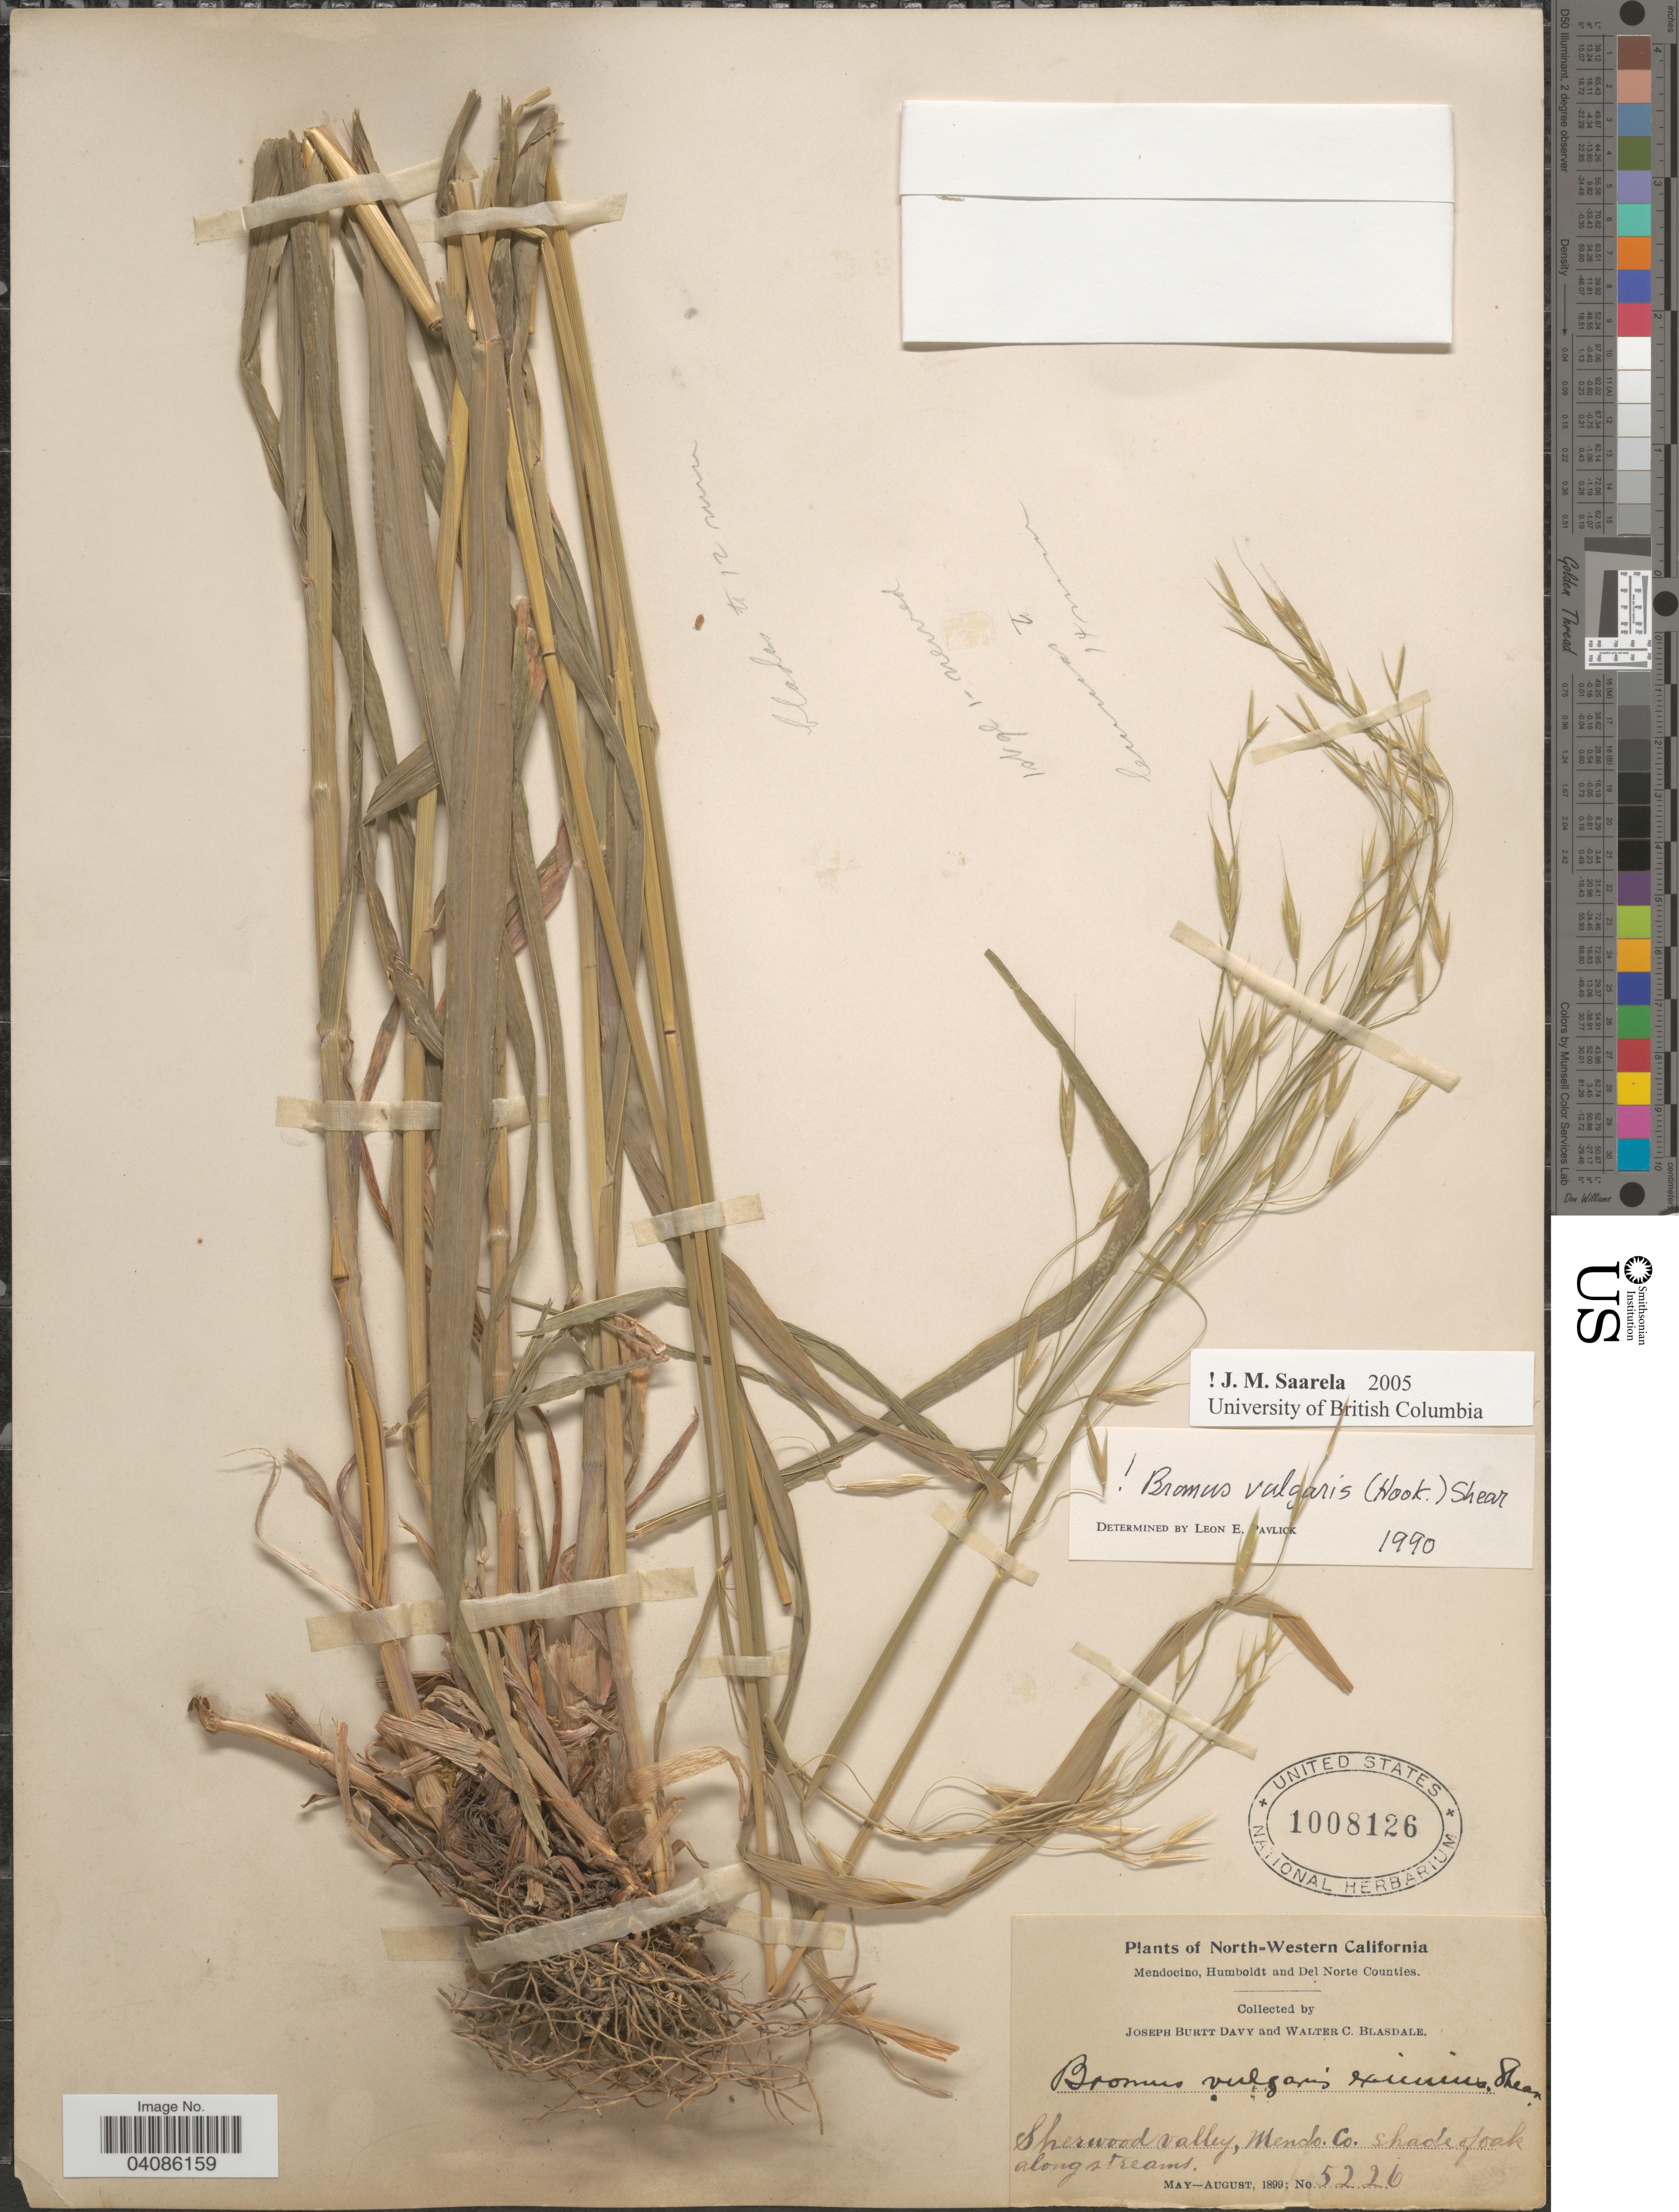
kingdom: Plantae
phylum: Tracheophyta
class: Liliopsida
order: Poales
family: Poaceae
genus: Bromus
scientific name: Bromus texensis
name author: (Shear) Hitchc.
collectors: J. Burtt Davy & W. Blasdale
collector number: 5226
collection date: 1899-05/1899-08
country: United States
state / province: California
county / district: Mendocino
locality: North-Western California. Sherwood valley, Mendo. Co.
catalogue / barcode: US 1008126